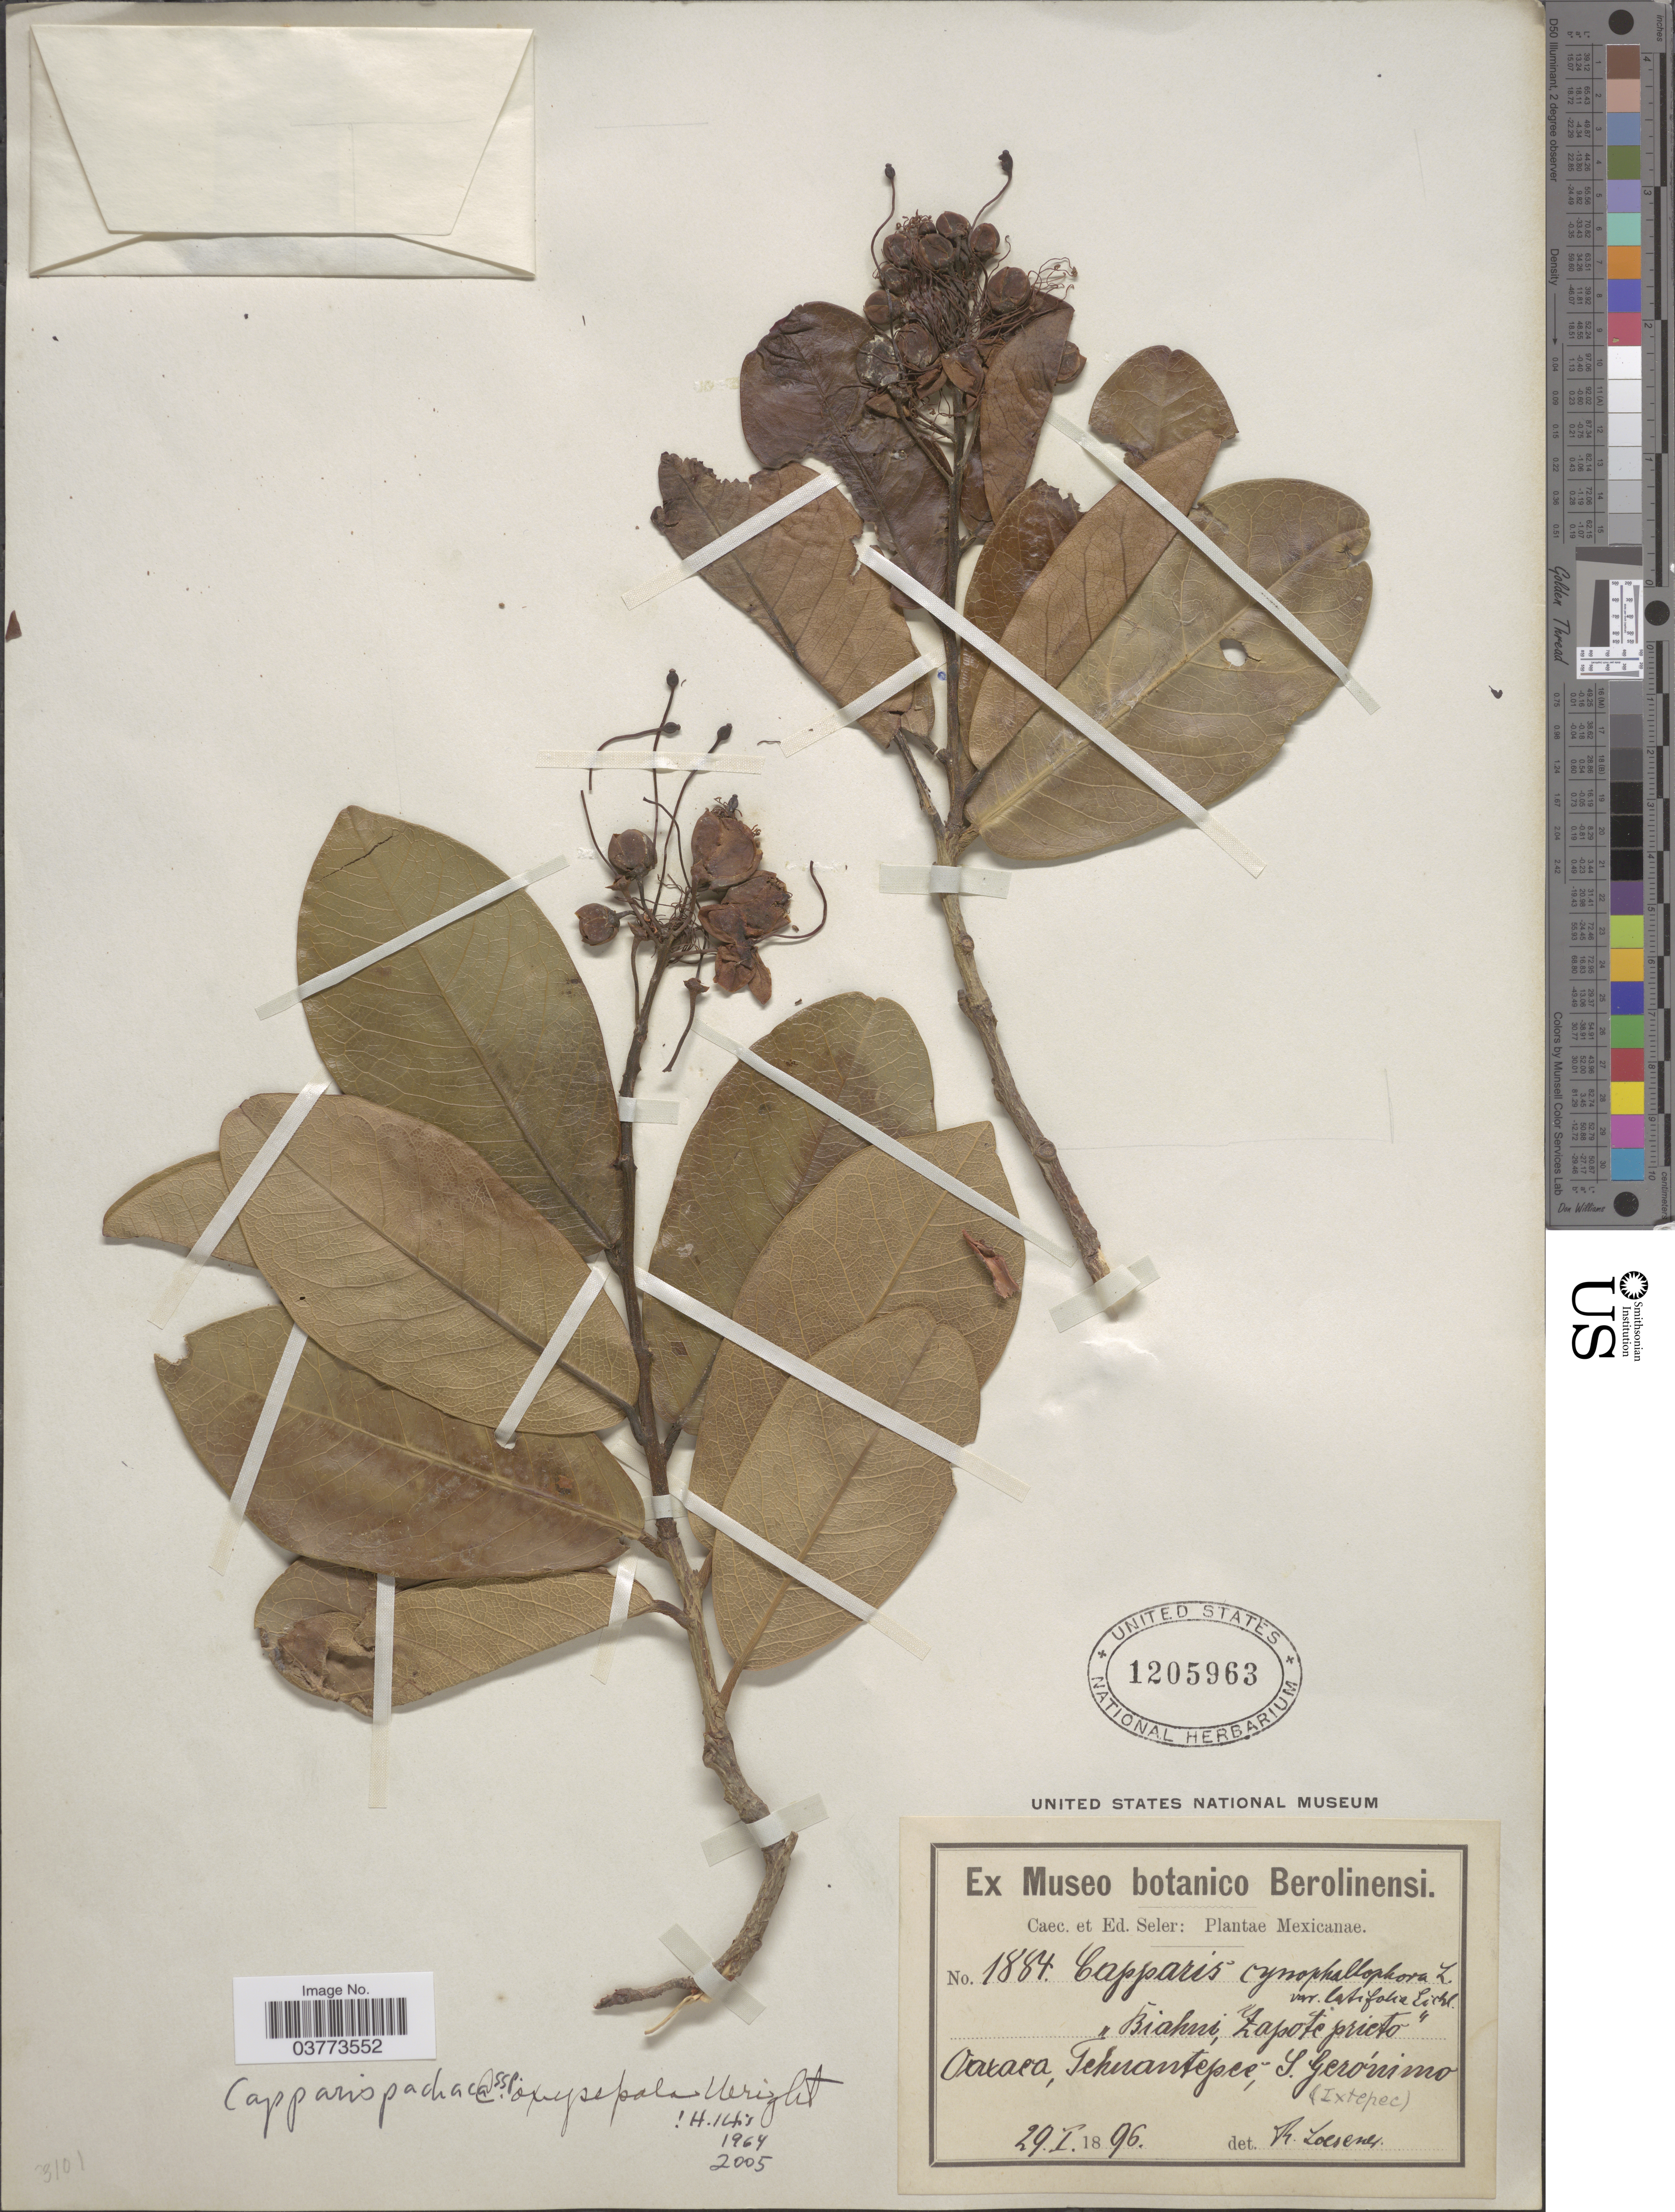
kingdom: Plantae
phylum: Tracheophyta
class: Magnoliopsida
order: Brassicales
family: Capparaceae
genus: Capparidastrum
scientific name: Capparidastrum pachaca subsp. oxysepalum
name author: (C. Wright ex Radlk.) Iltis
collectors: C. Seler & E. G. Seler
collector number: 1884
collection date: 1896-01-29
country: Mexico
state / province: Oaxaca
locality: Tehuantepec, S. Gerónimo. (Ixtepec).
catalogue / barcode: US 1205963